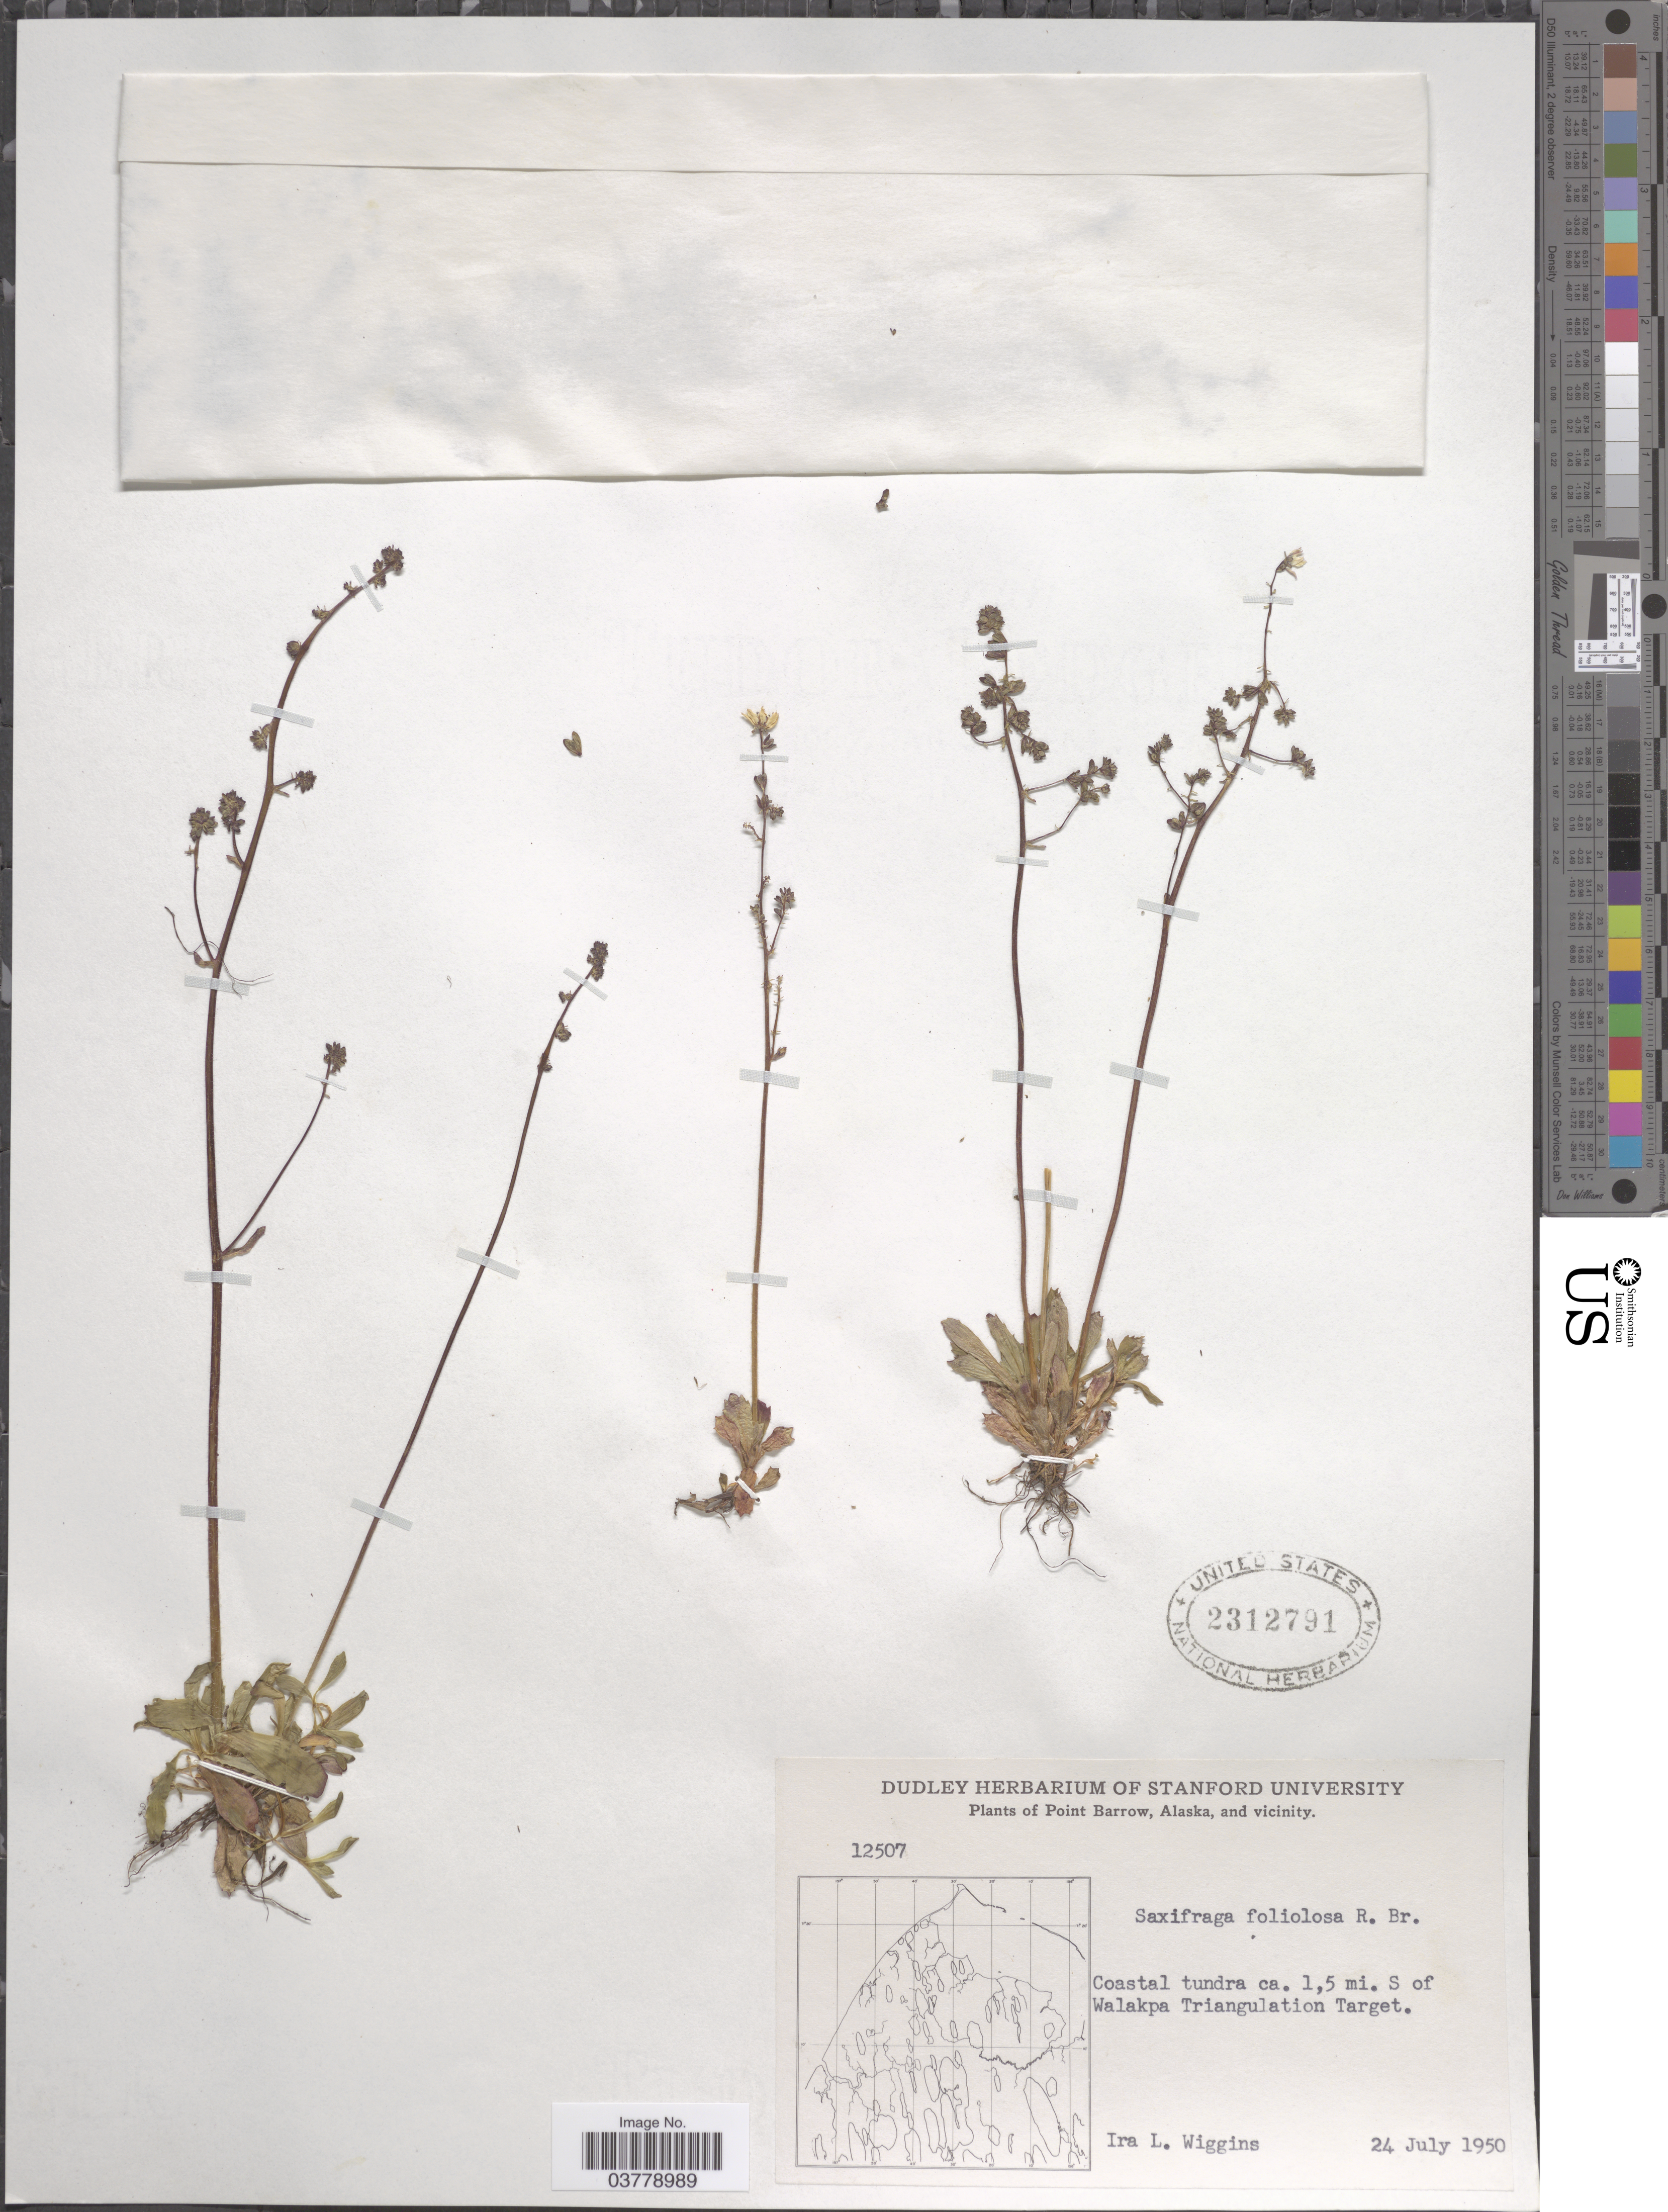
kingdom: Plantae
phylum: Tracheophyta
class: Magnoliopsida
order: Saxifragales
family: Saxifragaceae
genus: Micranthes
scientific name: Micranthes foliolosa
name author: (R. Br.) Gornall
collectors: I. L. Wiggins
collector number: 12507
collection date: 1950-07-24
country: United States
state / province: Alaska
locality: Point Barrow, Alaska, and vicinity. Coastal tundra ca. 1.5 mi. S of Walakpa Triangulation Target.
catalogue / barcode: US 2312791